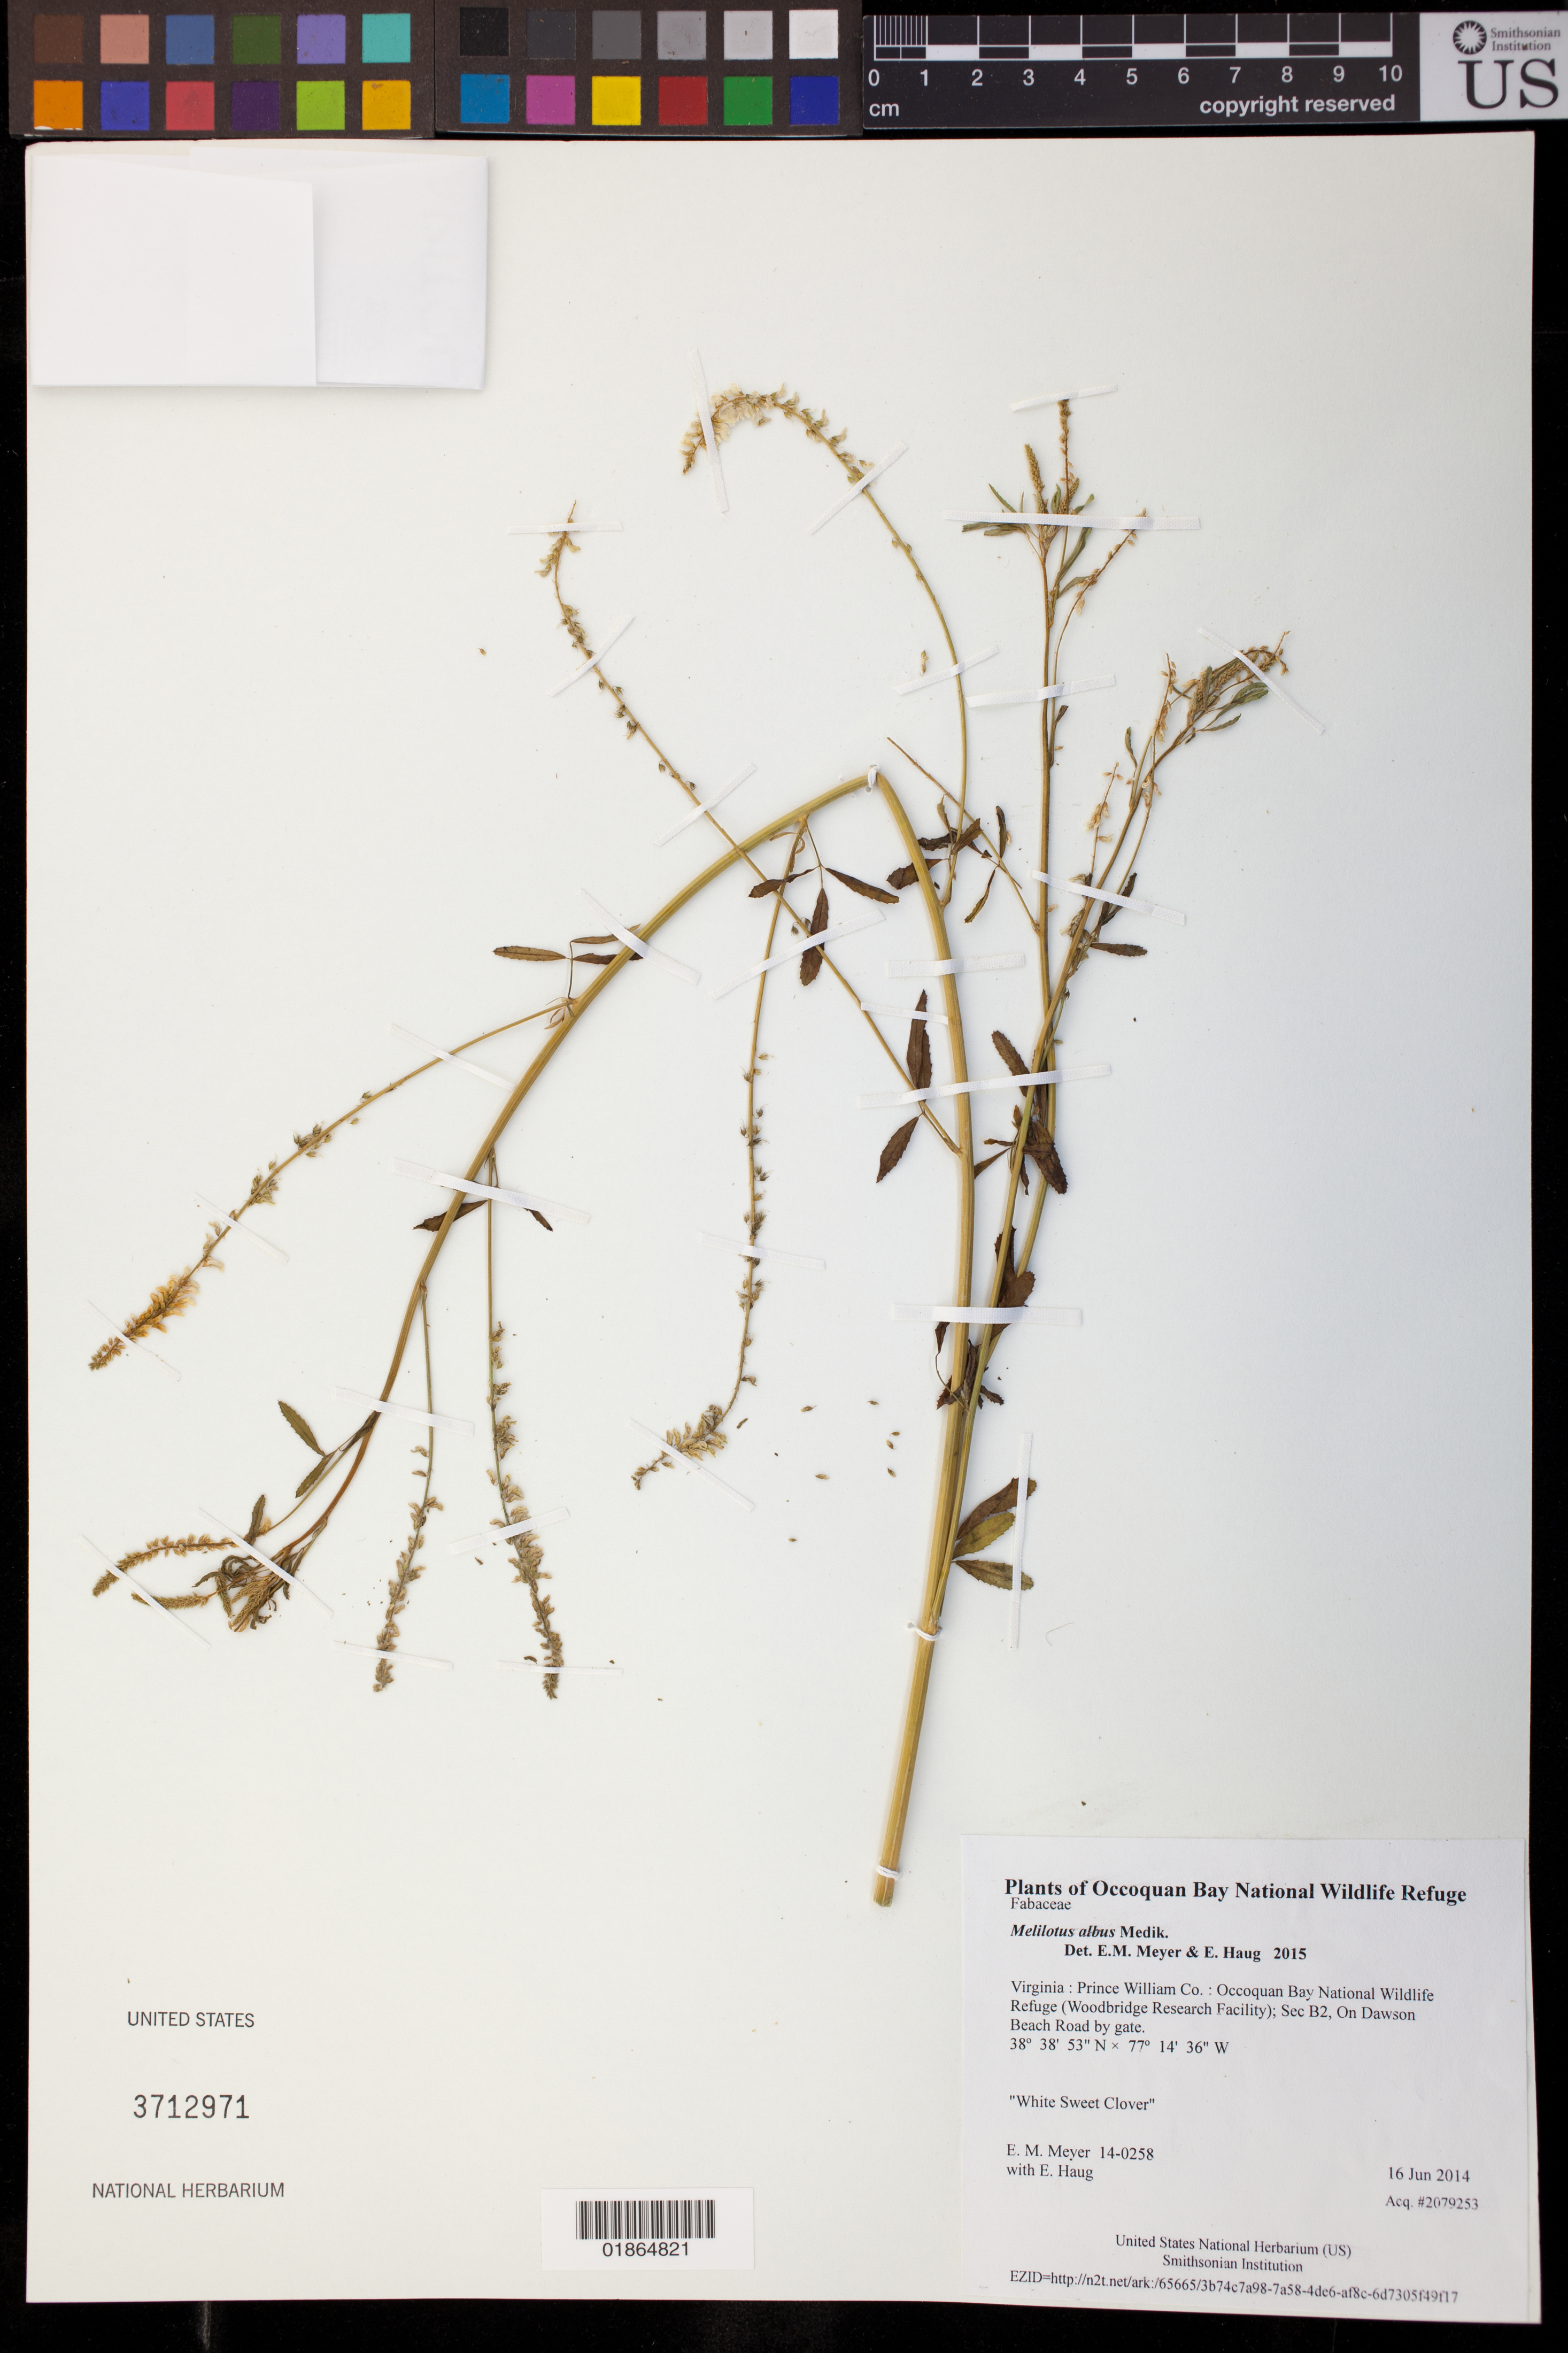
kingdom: Plantae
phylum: Tracheophyta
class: Magnoliopsida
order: Fabales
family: Fabaceae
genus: Melilotus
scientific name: Melilotus albus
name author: Medik.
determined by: Meyer, E. M.; Haug, E.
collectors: E. M. Meyer & E. Haug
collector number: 14-0258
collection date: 2014-06-16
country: United States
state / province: Virginia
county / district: Prince William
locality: Occoquan Bay National Wildlife Refuge (Woodbridge Research Facility); Sec B2, On Dawson Beach Road by gate.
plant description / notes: White Sweet Clover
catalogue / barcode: US 3712971